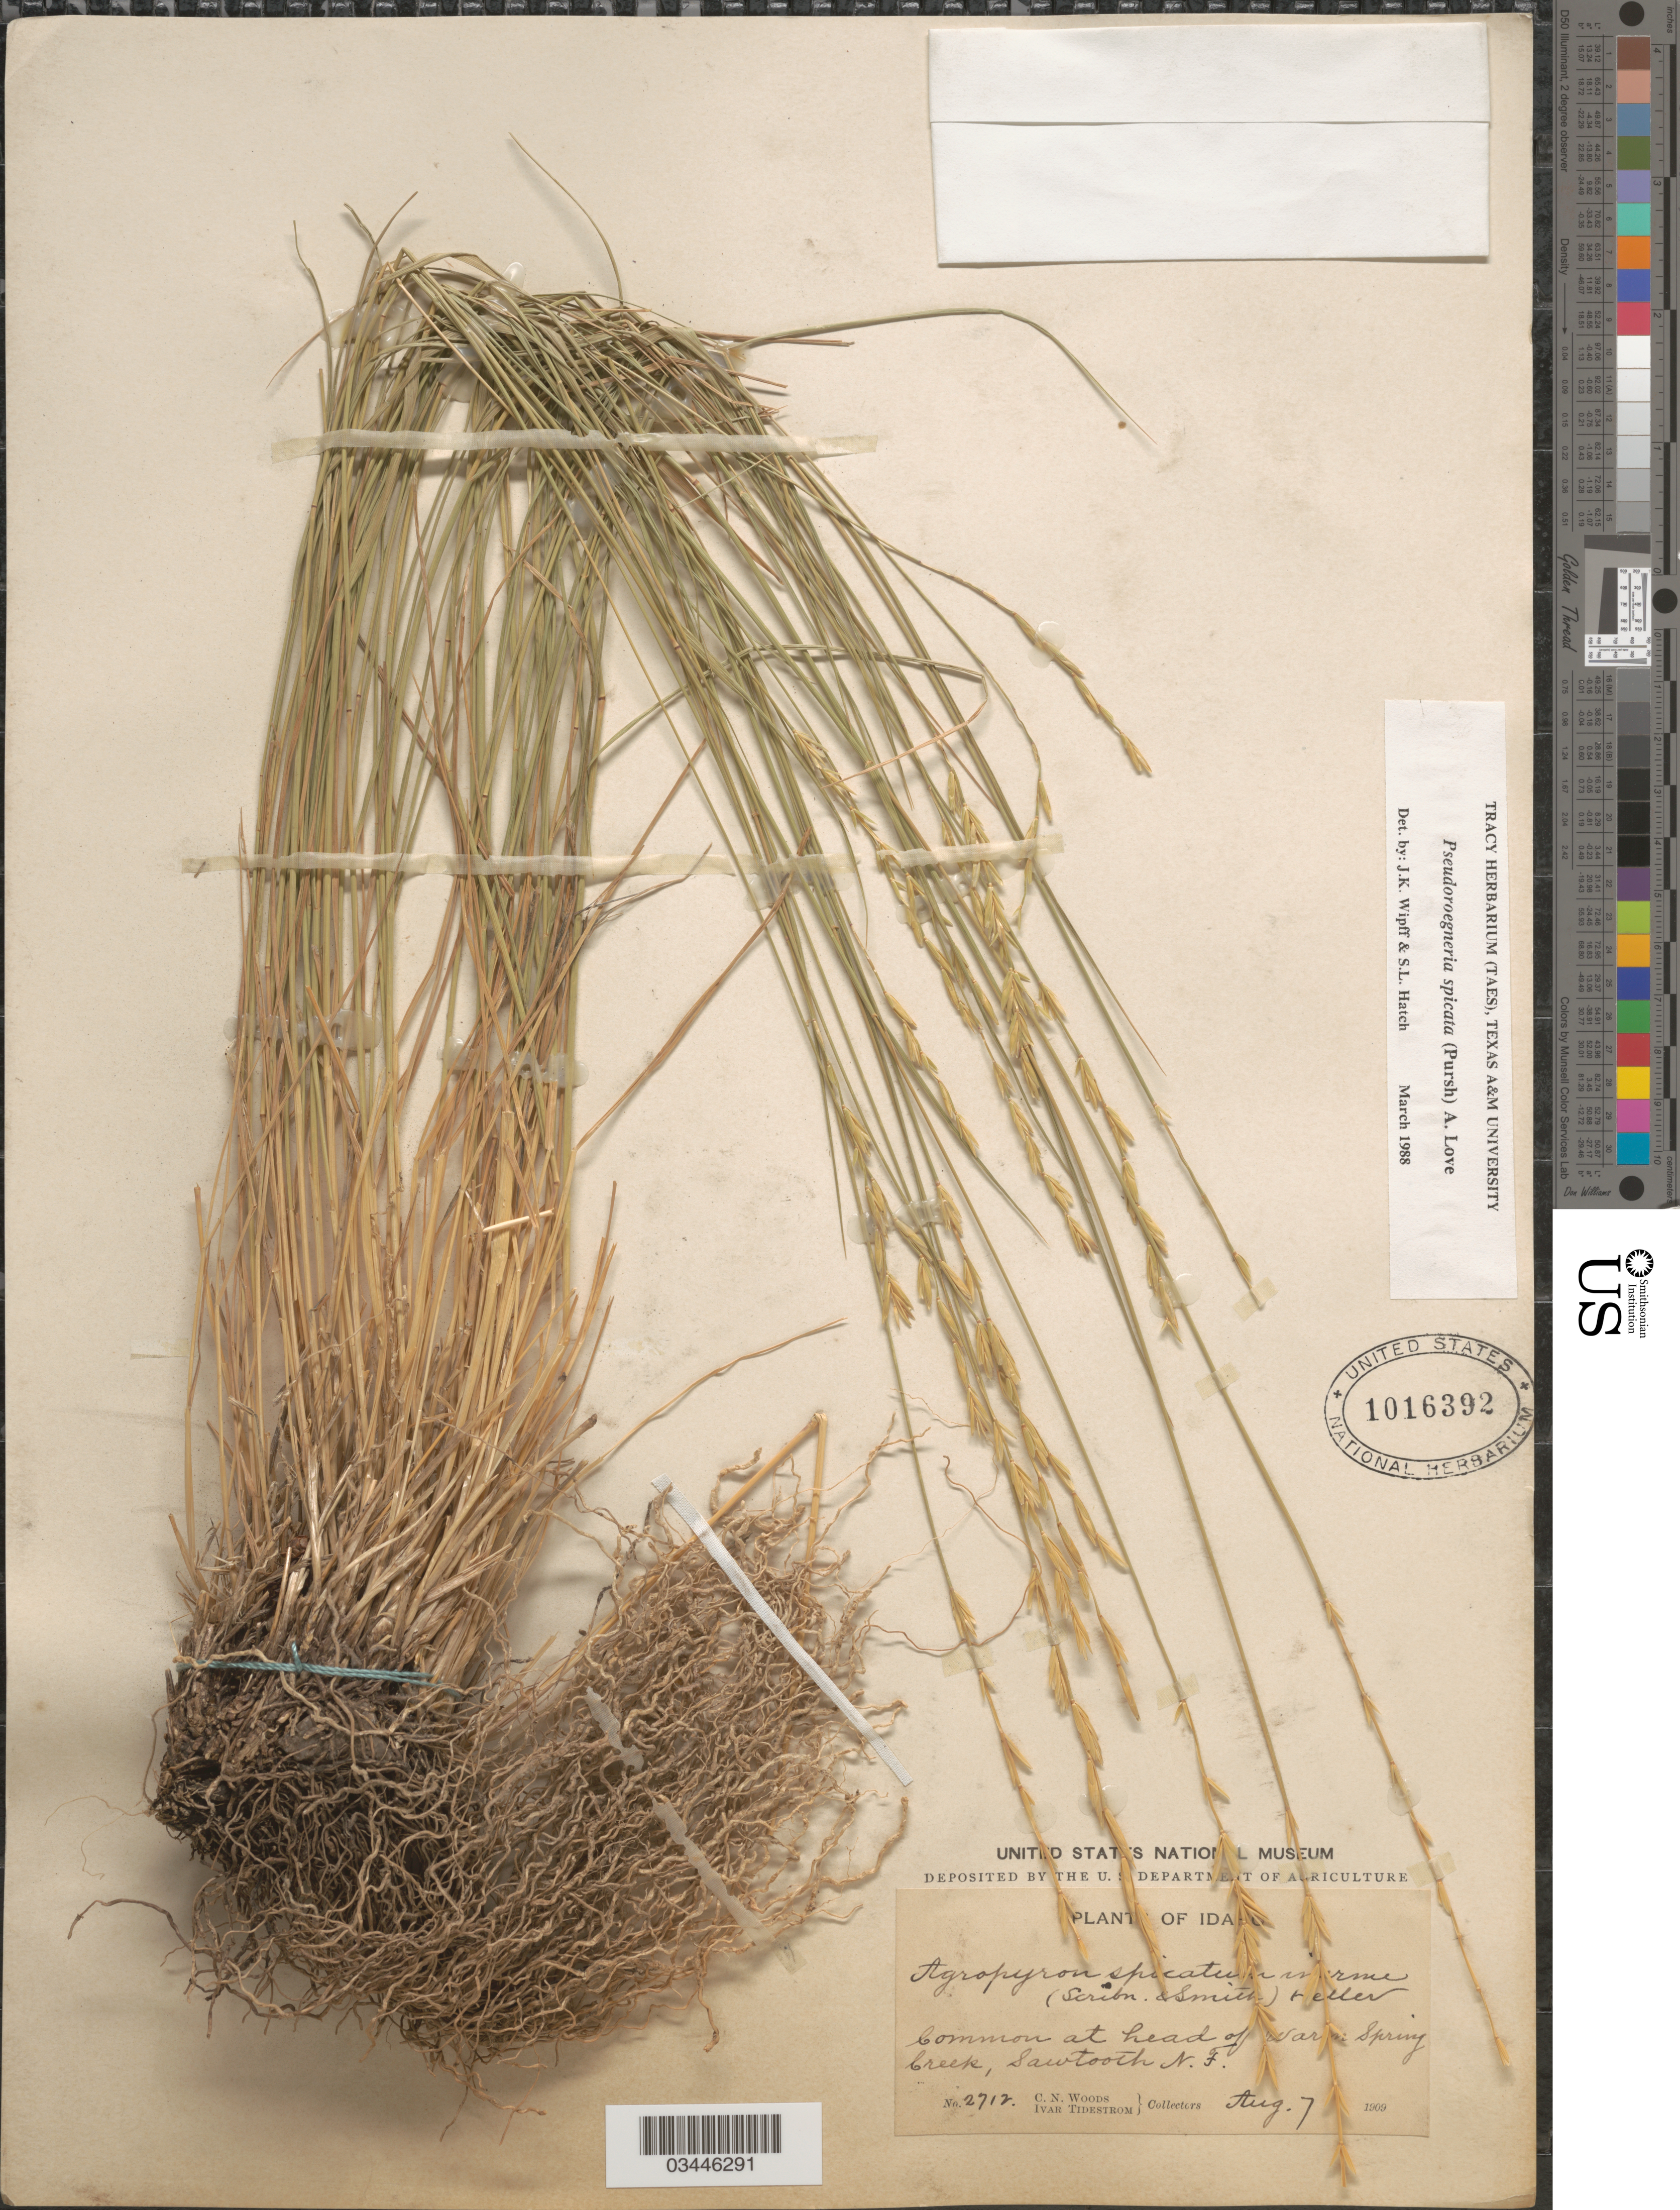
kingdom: Plantae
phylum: Tracheophyta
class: Liliopsida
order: Poales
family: Poaceae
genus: Pseudoroegneria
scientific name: Pseudoroegneria spicata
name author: (Pursh) Á. Löve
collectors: C. Woods & I. F. Tidestrom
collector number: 2712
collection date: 1909-08-07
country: United States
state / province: Idaho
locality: Common at head of Warm Spring Creek, Sawtooth N.F.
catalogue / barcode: US 1016392